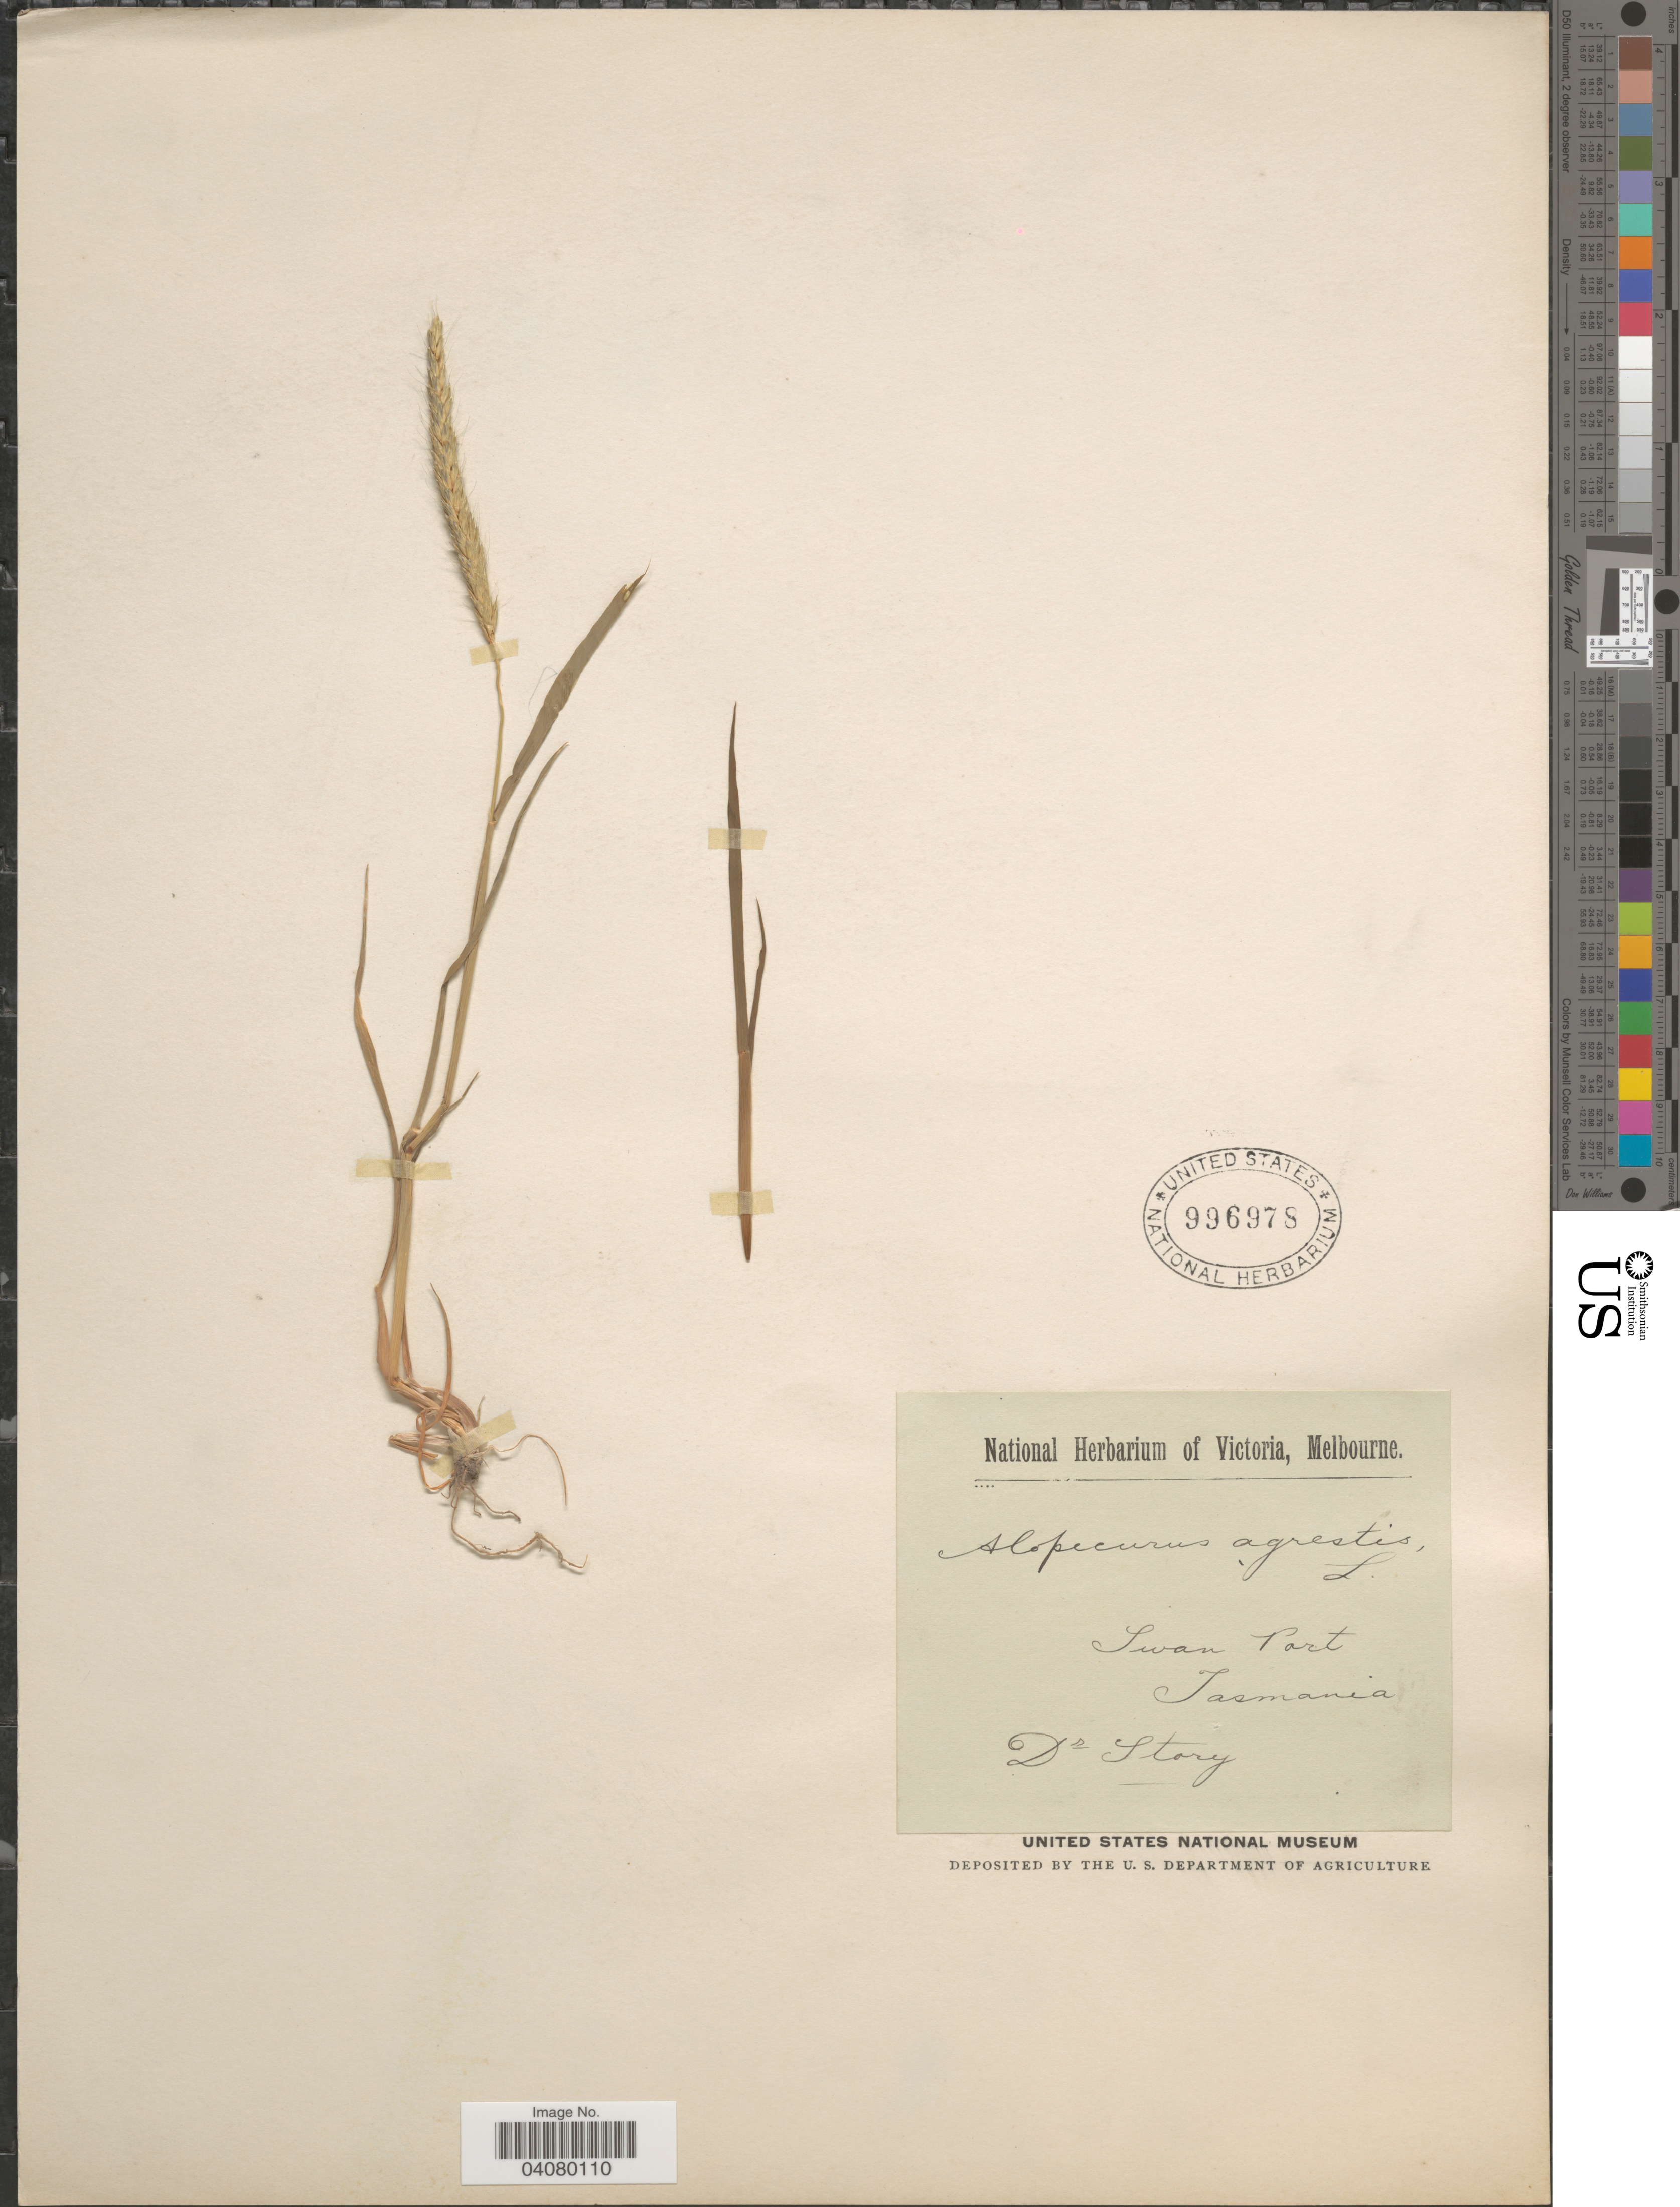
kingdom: Plantae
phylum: Tracheophyta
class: Liliopsida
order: Poales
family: Poaceae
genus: Alopecurus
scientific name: Alopecurus myosuroides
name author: Huds.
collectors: -. Story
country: Australia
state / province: Tasmania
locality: Swan Port.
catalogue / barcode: US 996978